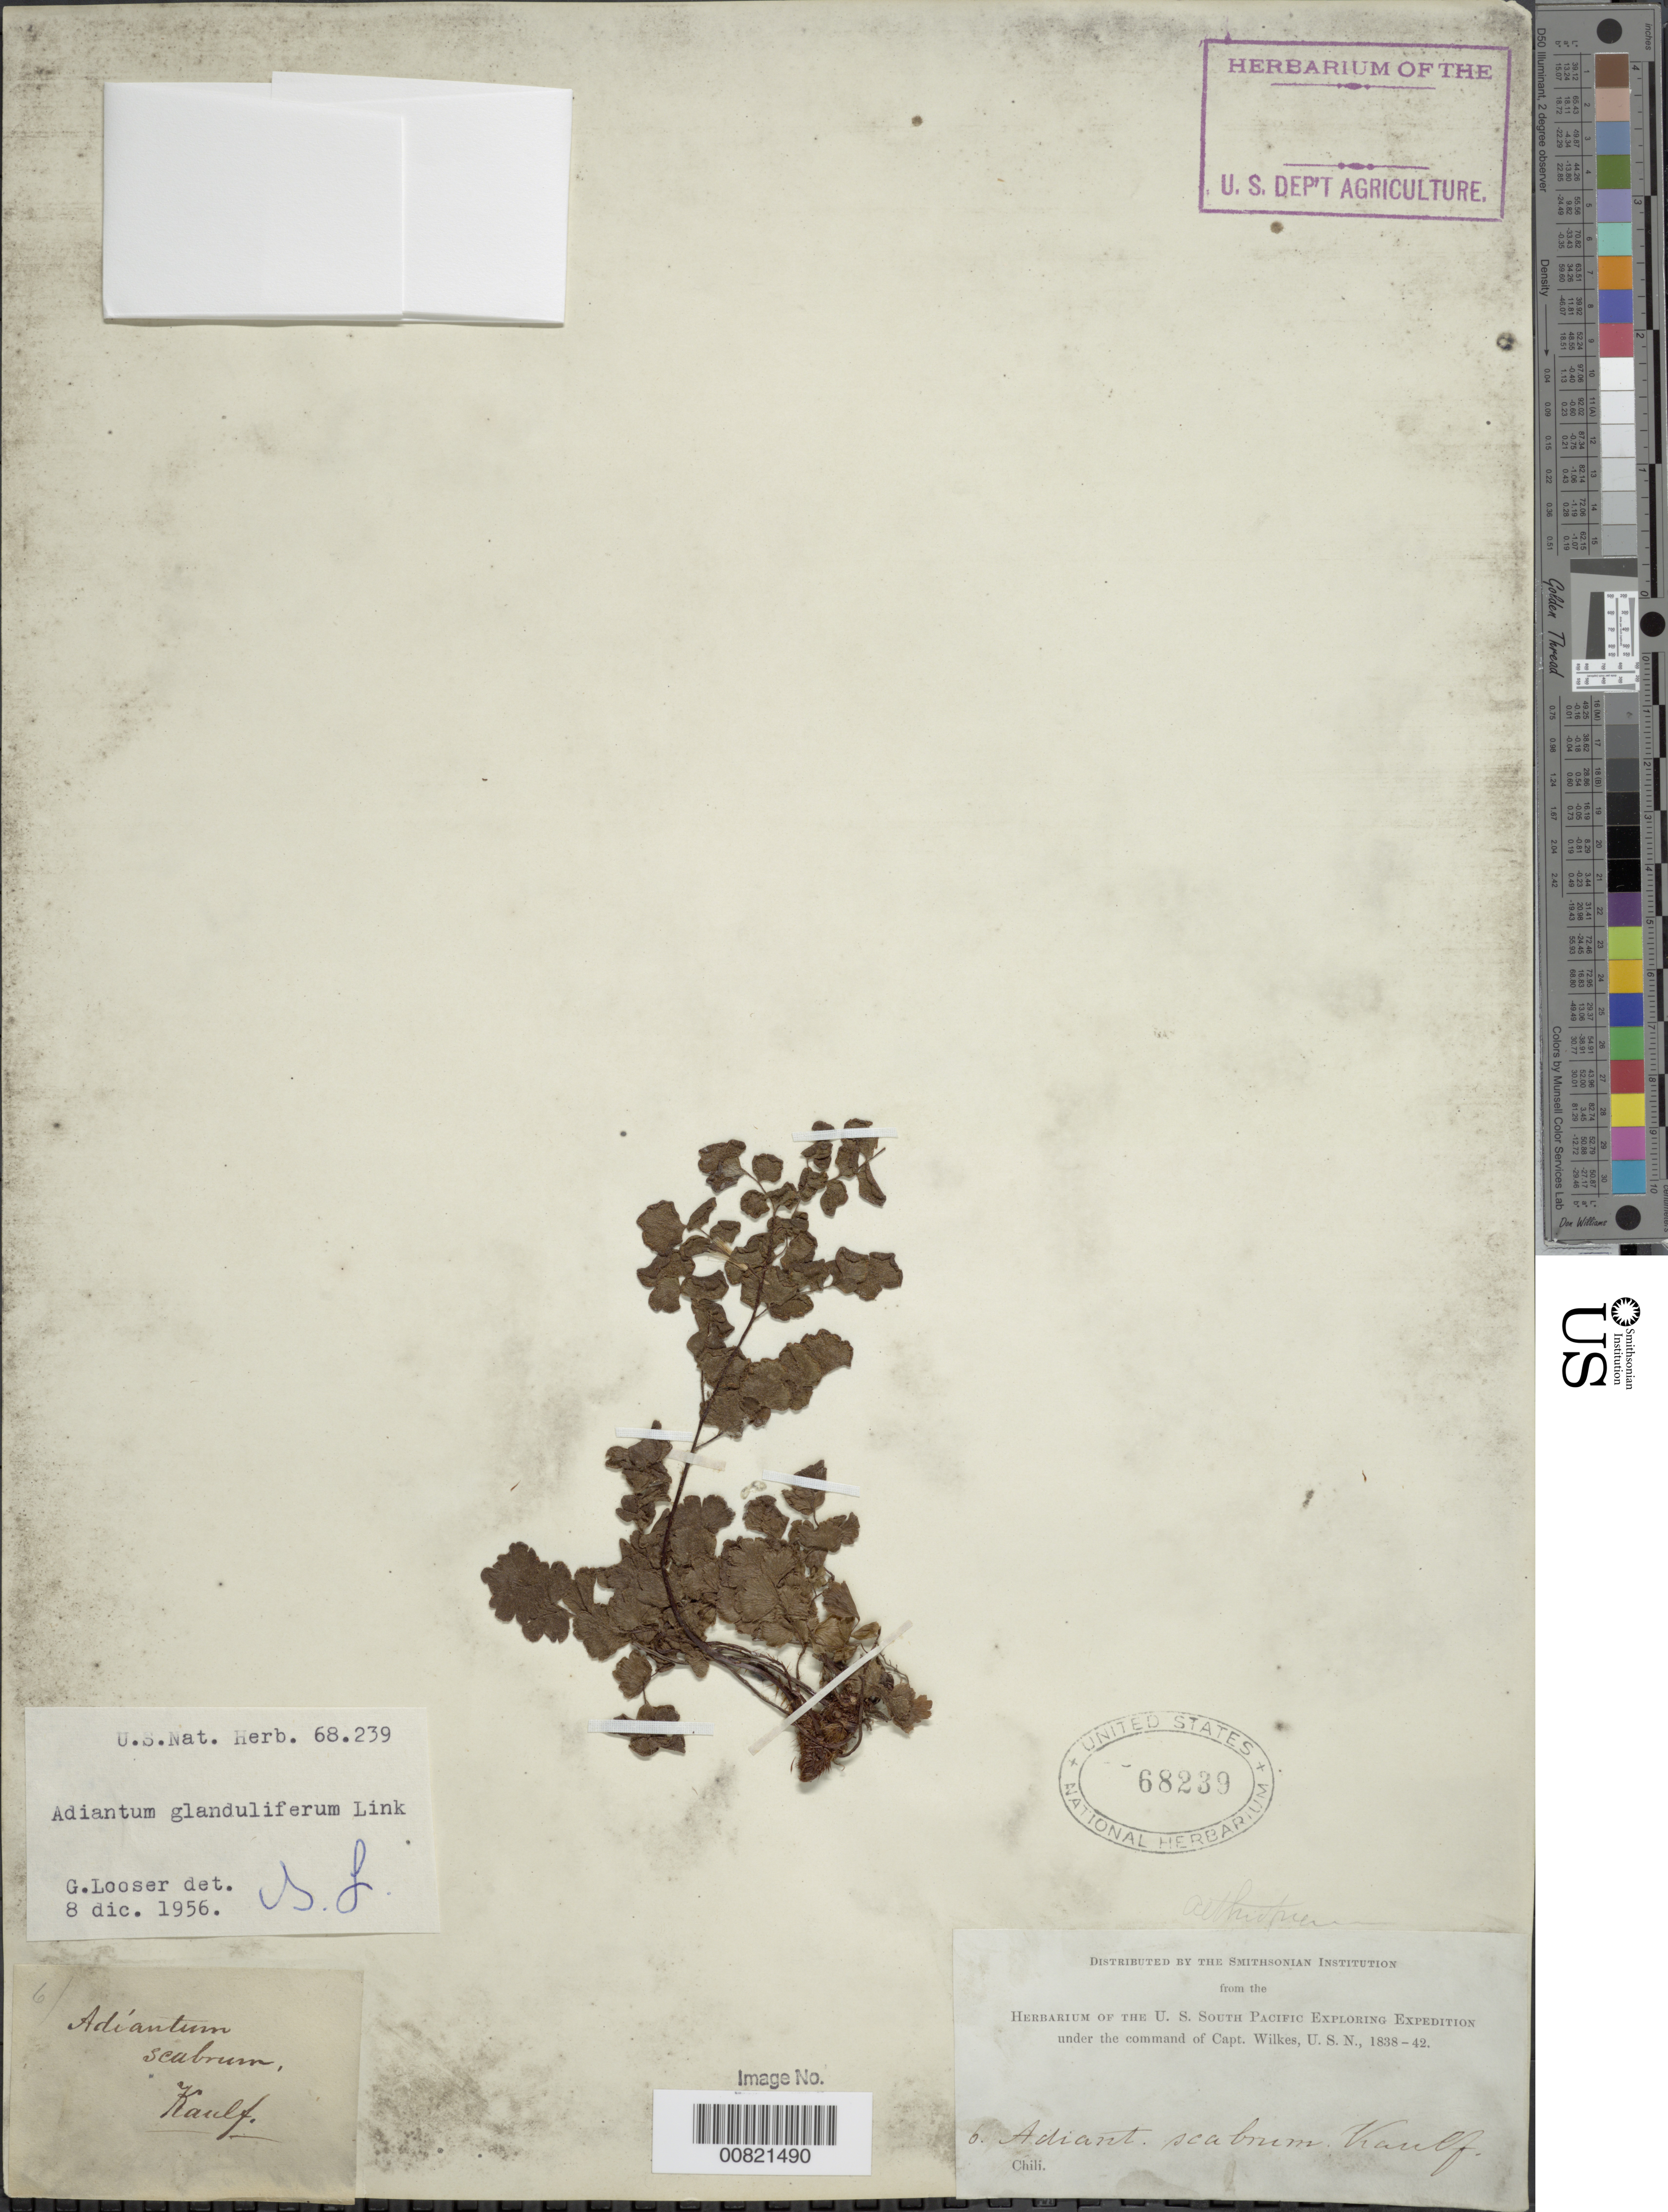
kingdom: Plantae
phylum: Tracheophyta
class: Polypodiopsida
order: Polypodiales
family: Pteridaceae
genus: Adiantum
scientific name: Adiantum glanduliferum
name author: Link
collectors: Wilkes Explor. Exped.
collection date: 1838/1842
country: Chile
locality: Chili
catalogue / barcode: US 68239